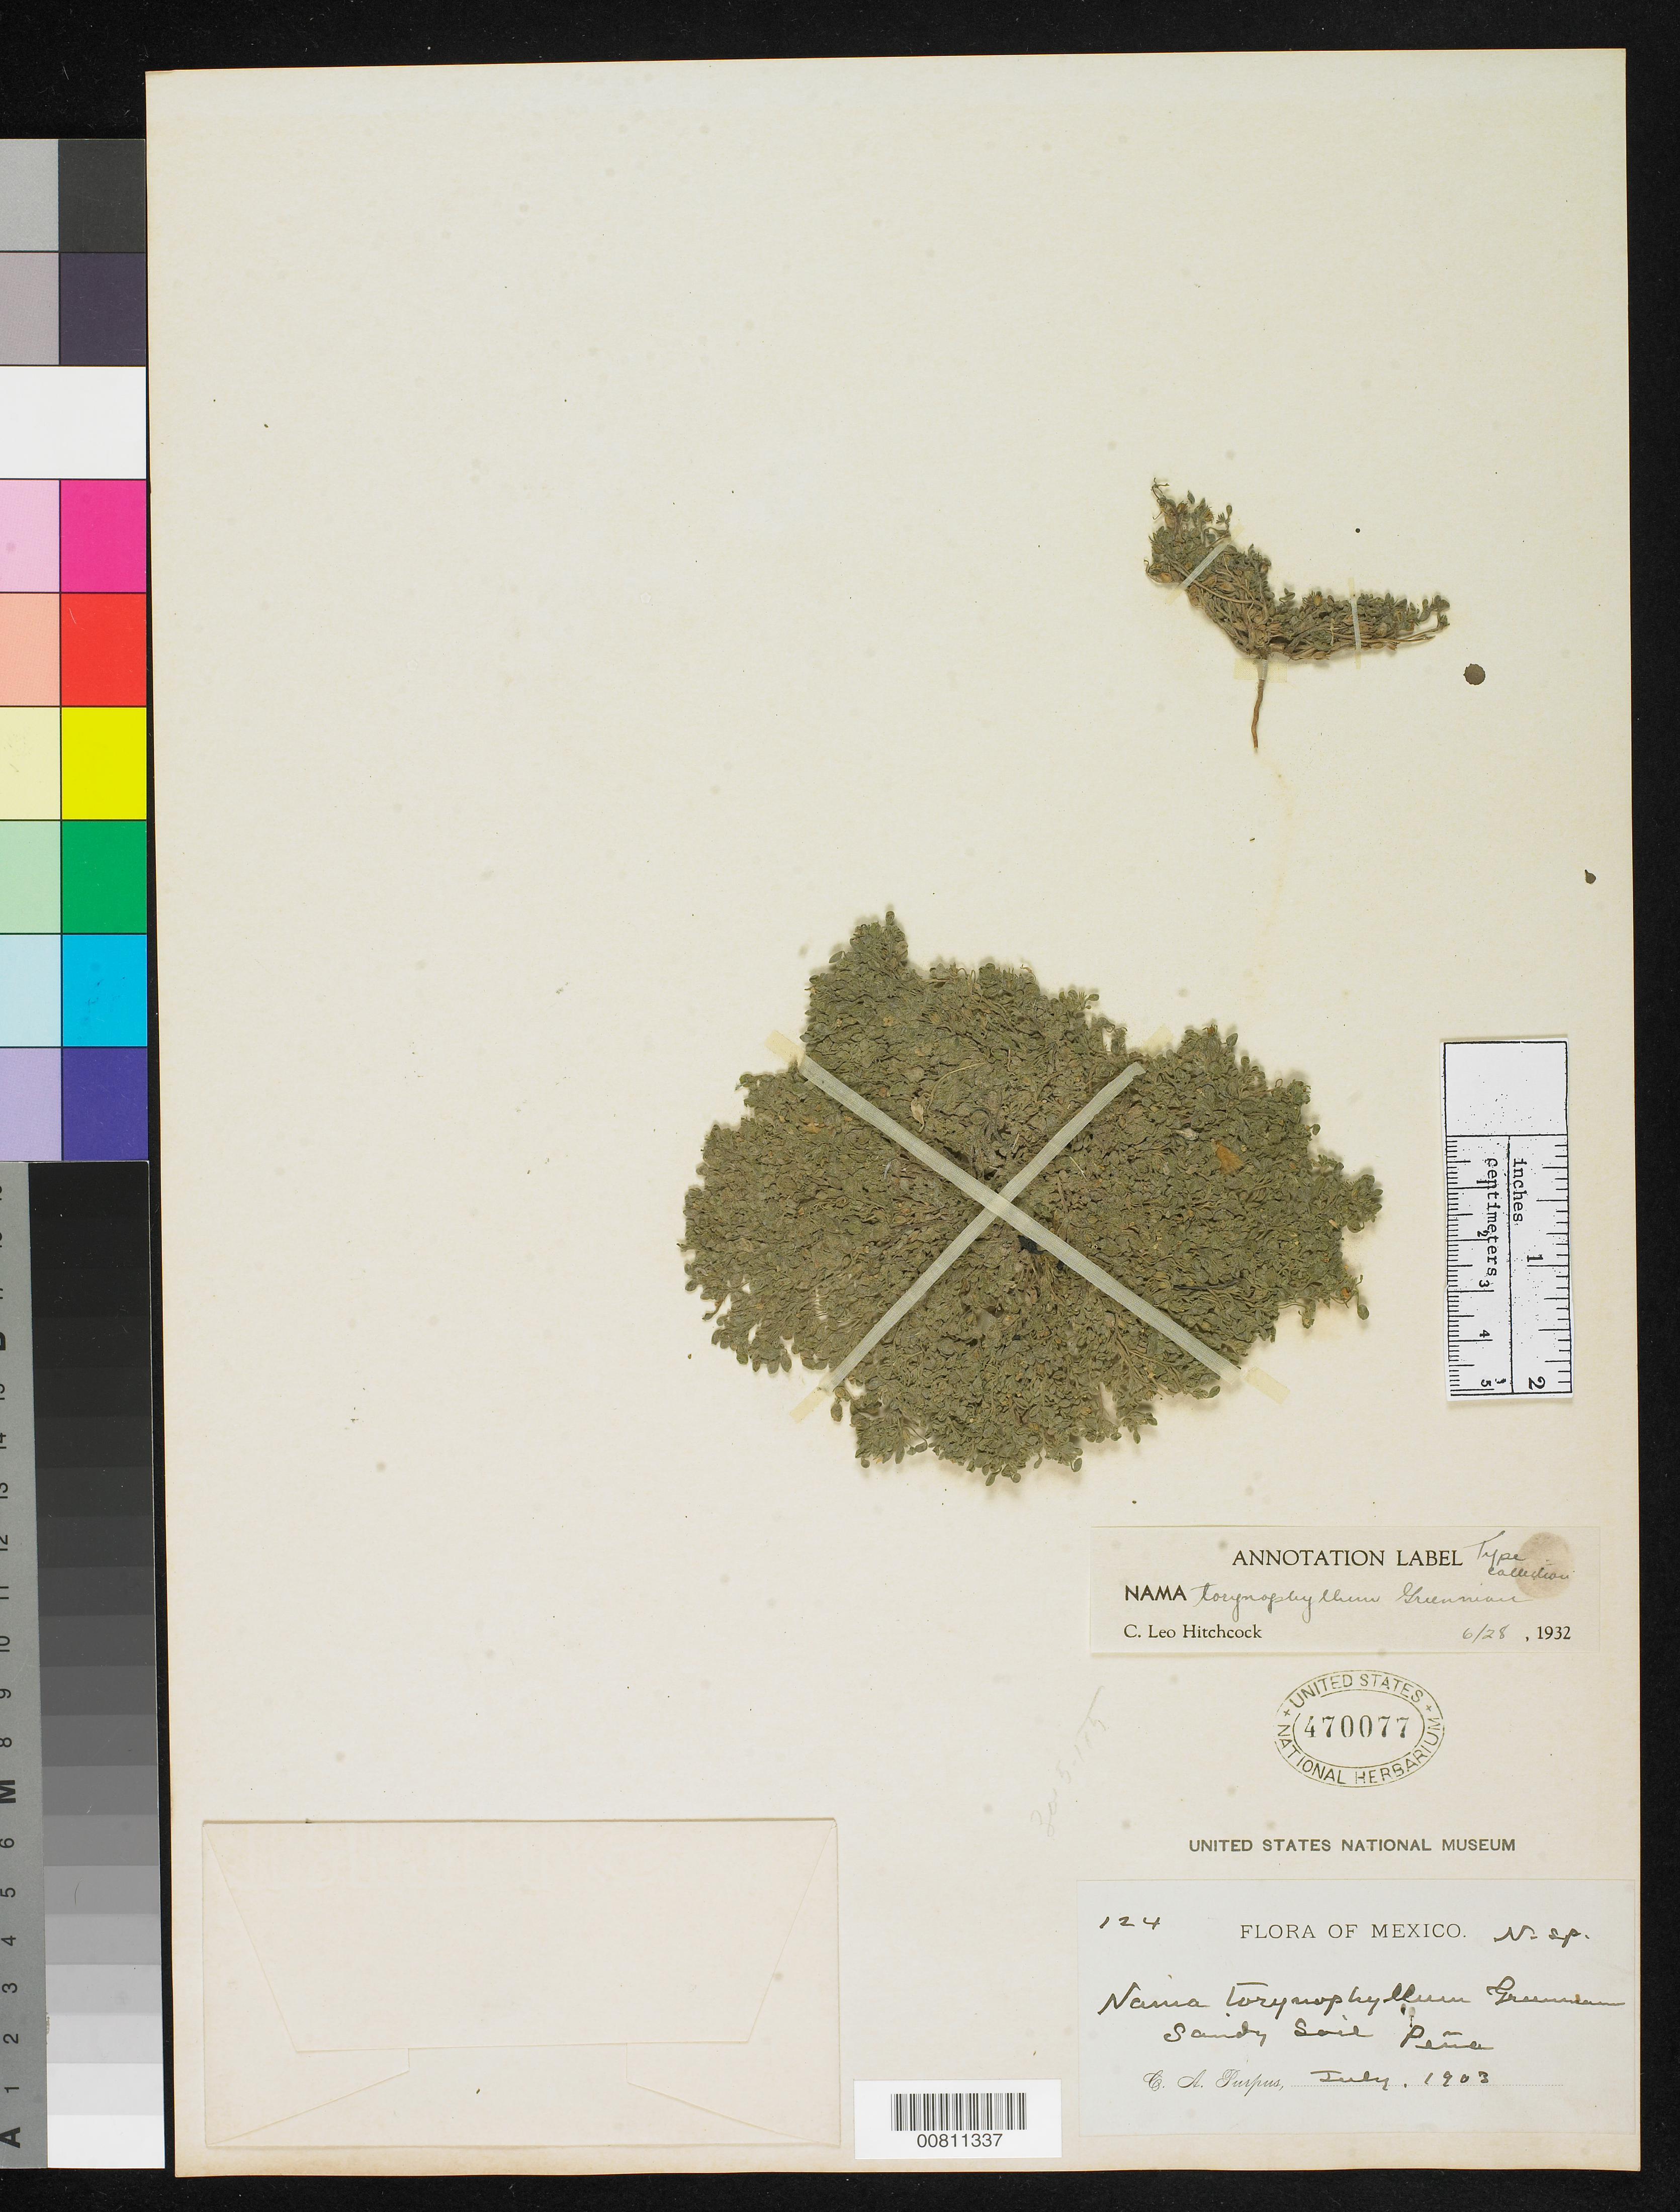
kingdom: Plantae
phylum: Tracheophyta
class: Magnoliopsida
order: Boraginales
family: Namaceae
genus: Nama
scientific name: Nama torynophyllum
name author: Greenm.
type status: Isotype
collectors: C. A. Purpus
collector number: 124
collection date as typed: Jul 1903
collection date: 1903-07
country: Mexico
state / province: Coahuila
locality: Pena.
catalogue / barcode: US 470077